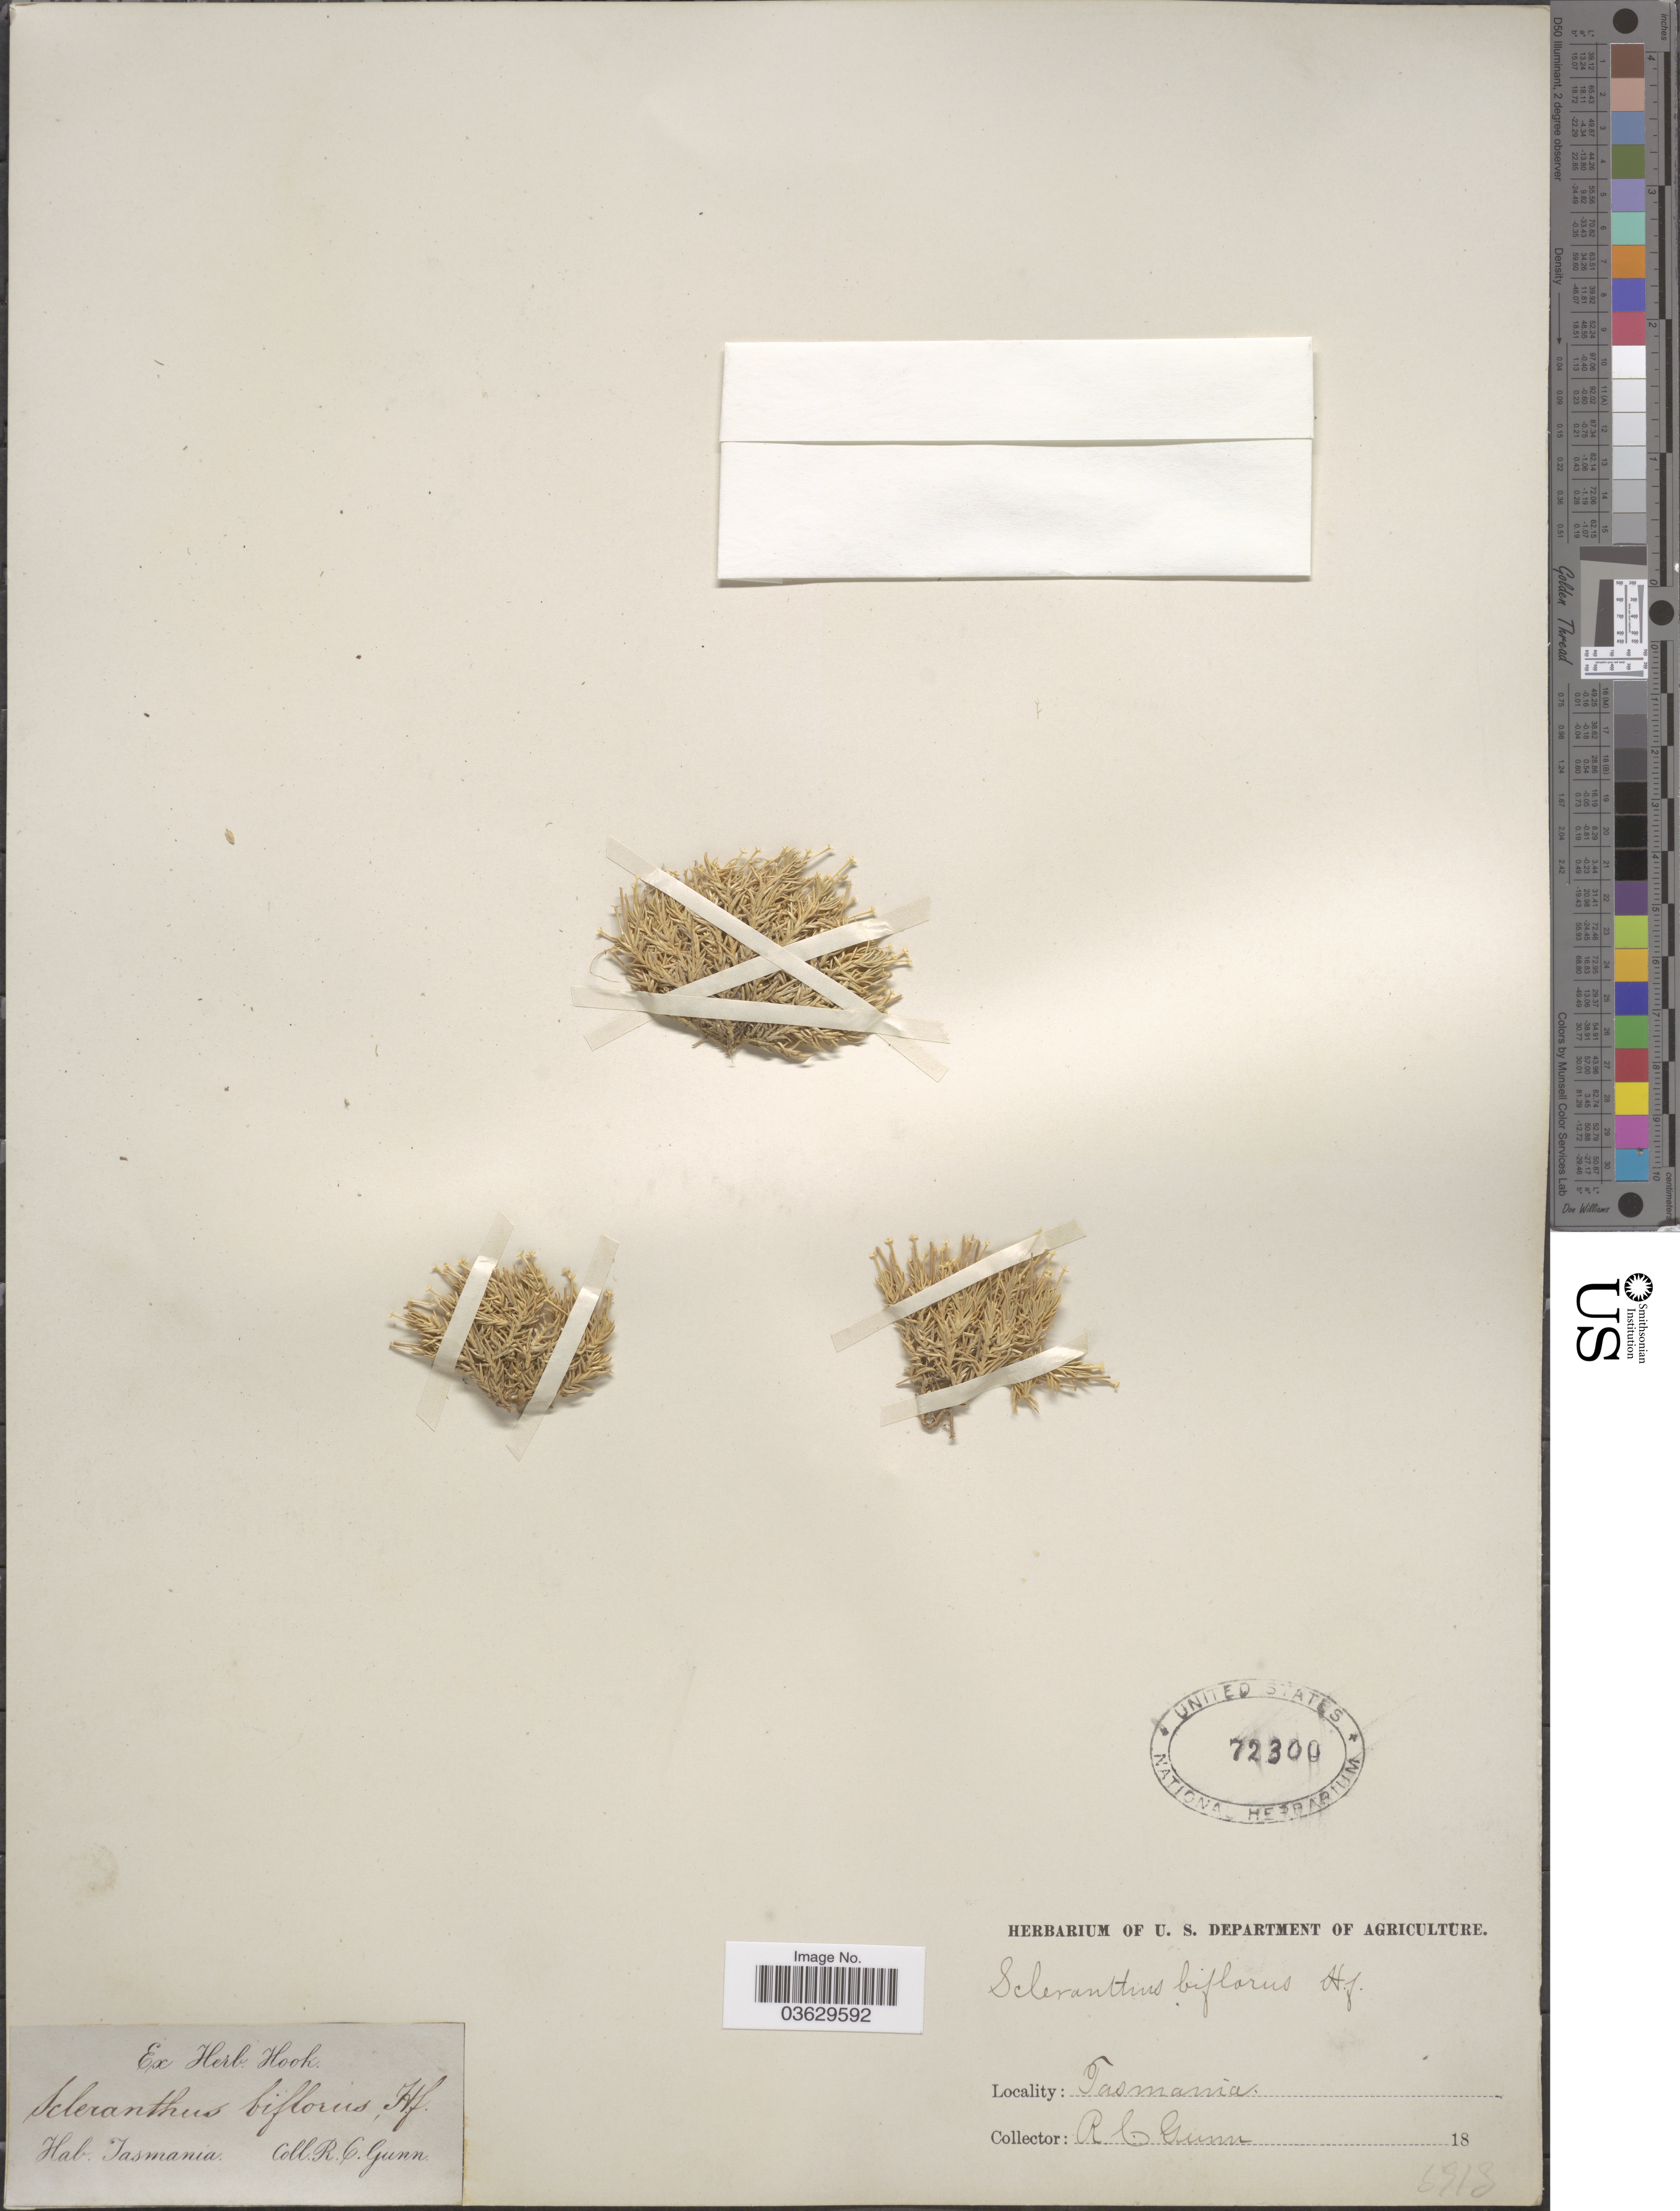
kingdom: Plantae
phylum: Tracheophyta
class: Magnoliopsida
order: Caryophyllales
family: Caryophyllaceae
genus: Scleranthus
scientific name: Scleranthus biflorus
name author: Hook. f.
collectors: R. Gunn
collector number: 6913?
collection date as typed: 18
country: Australia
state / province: Tasmania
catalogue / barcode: US 72300